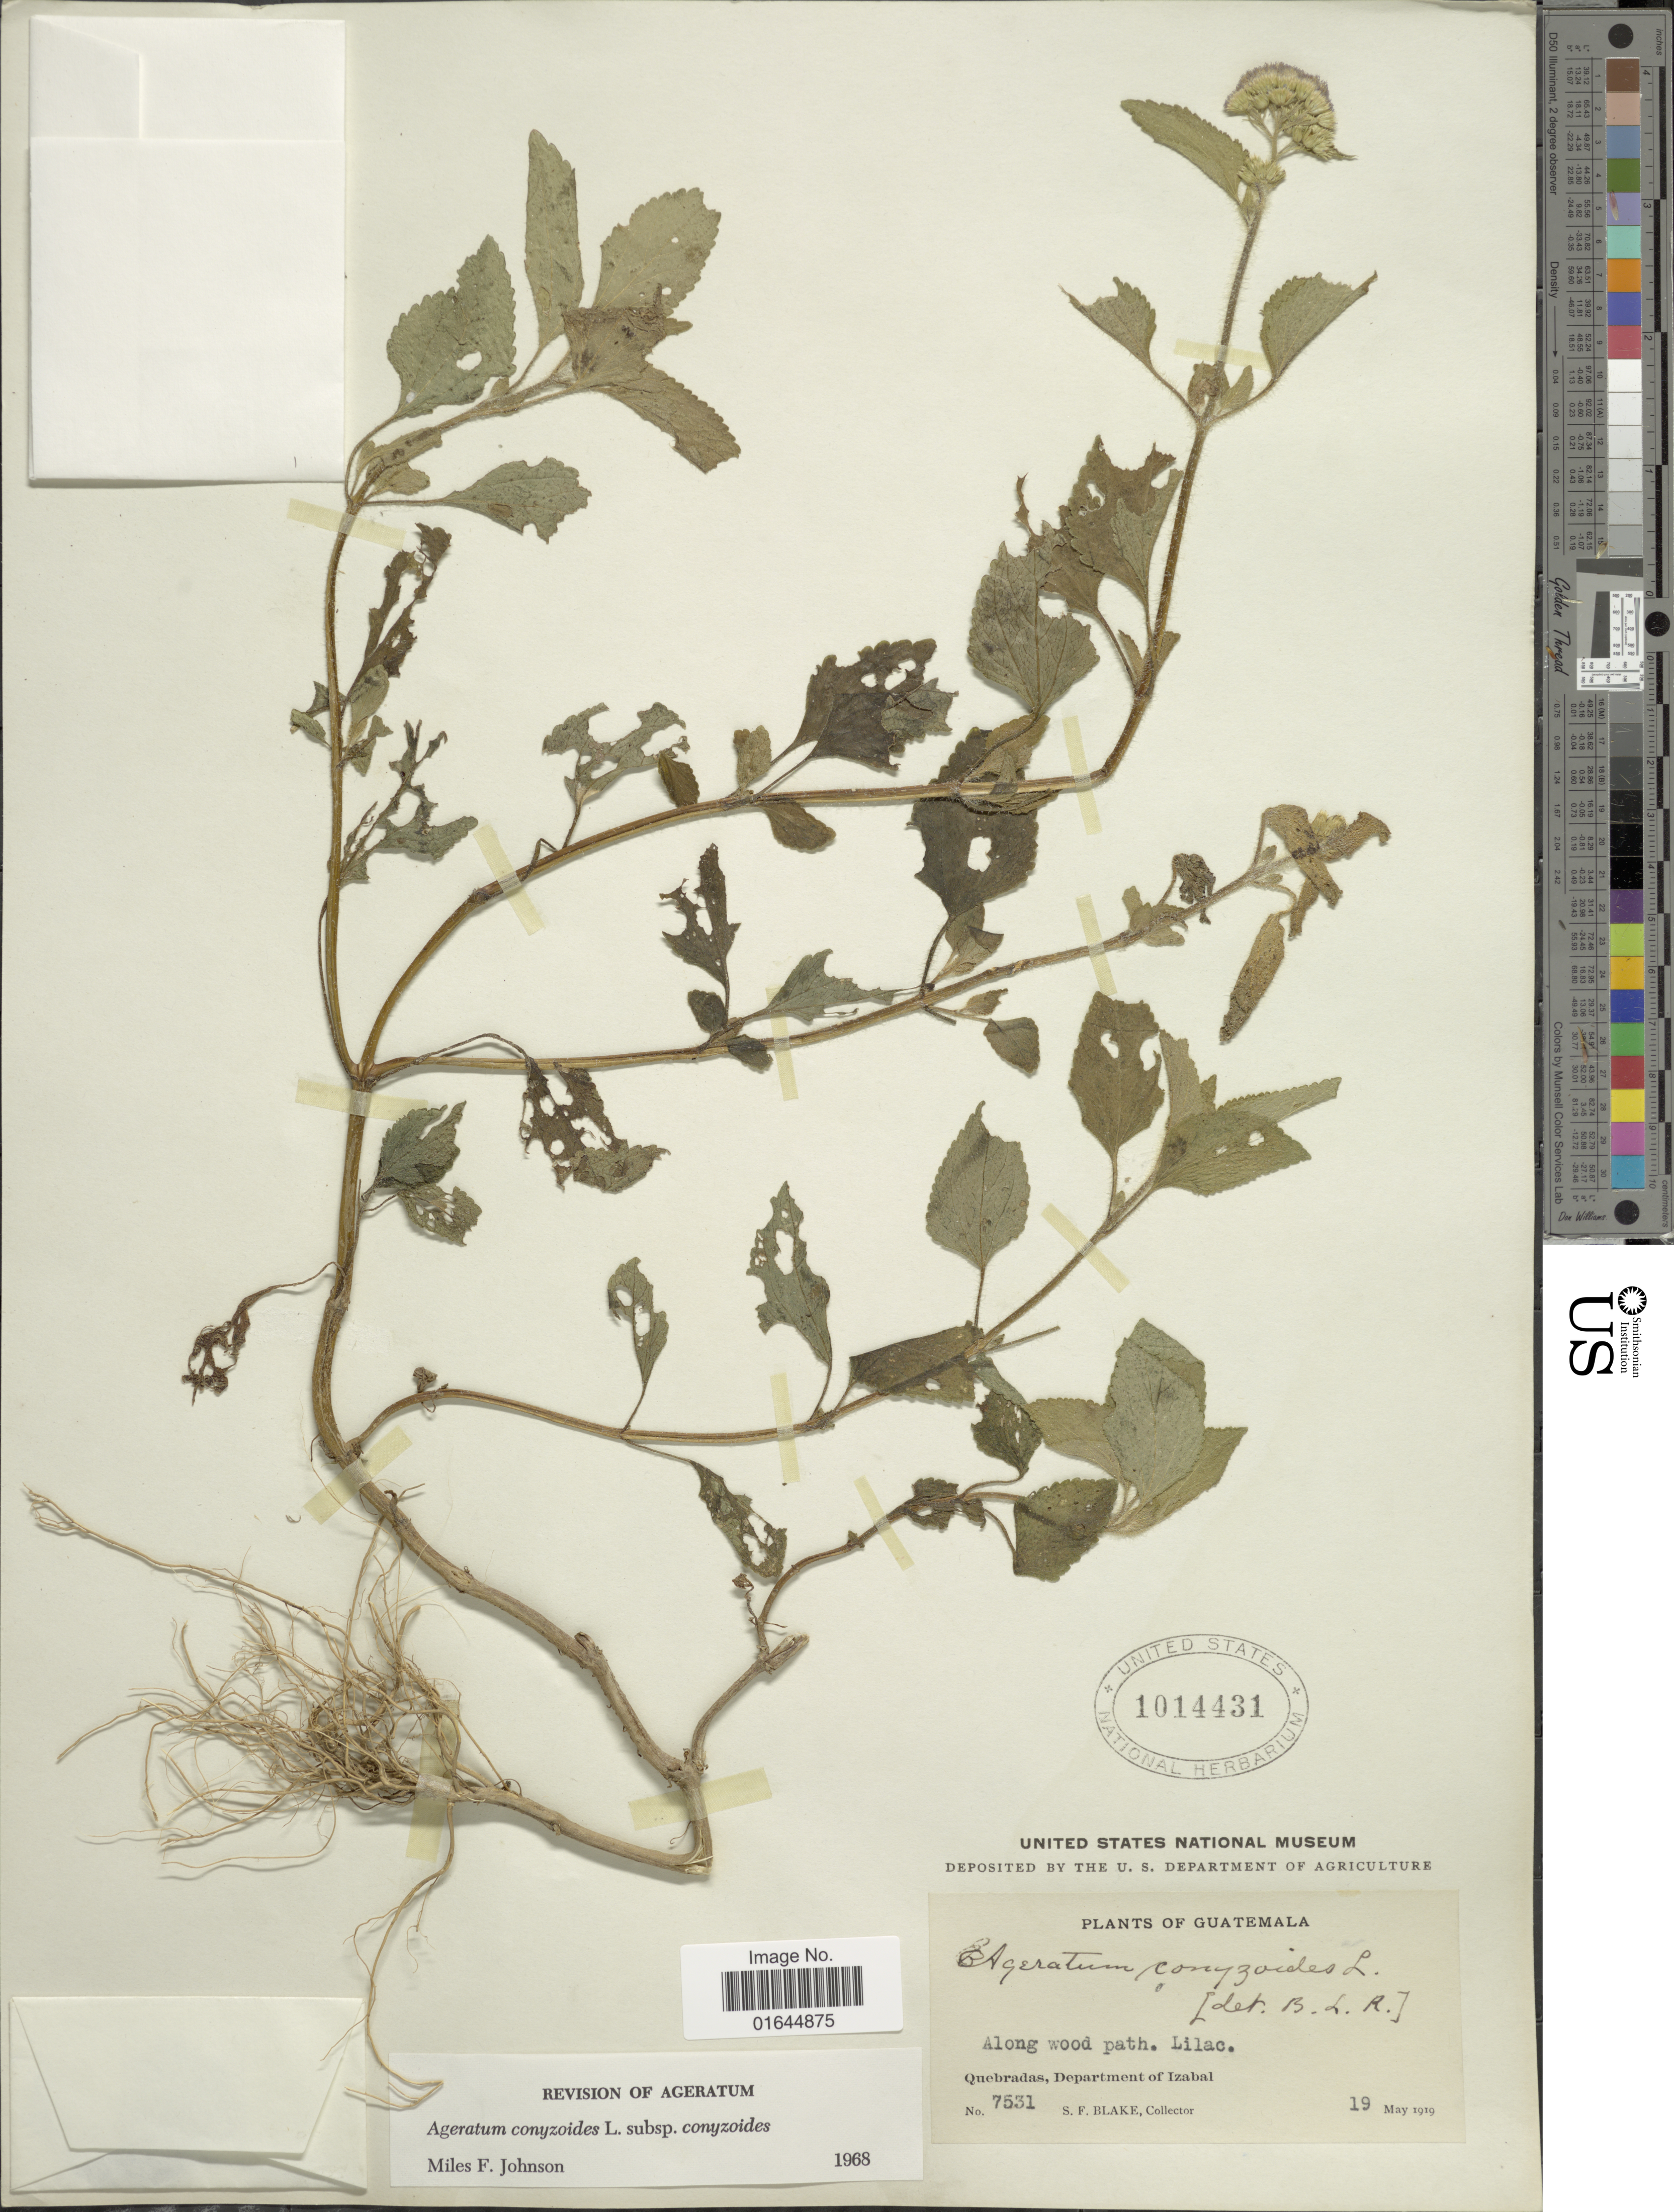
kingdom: Plantae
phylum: Tracheophyta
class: Magnoliopsida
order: Asterales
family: Asteraceae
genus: Ageratum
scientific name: Ageratum houstonianum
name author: Mill.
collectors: S. Blake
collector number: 7531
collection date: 1919-05-19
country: Guatemala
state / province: Izabal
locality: Guatemala, along wood path. Lilac, Quebradas, Department of Izabal.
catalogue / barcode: US 1014431